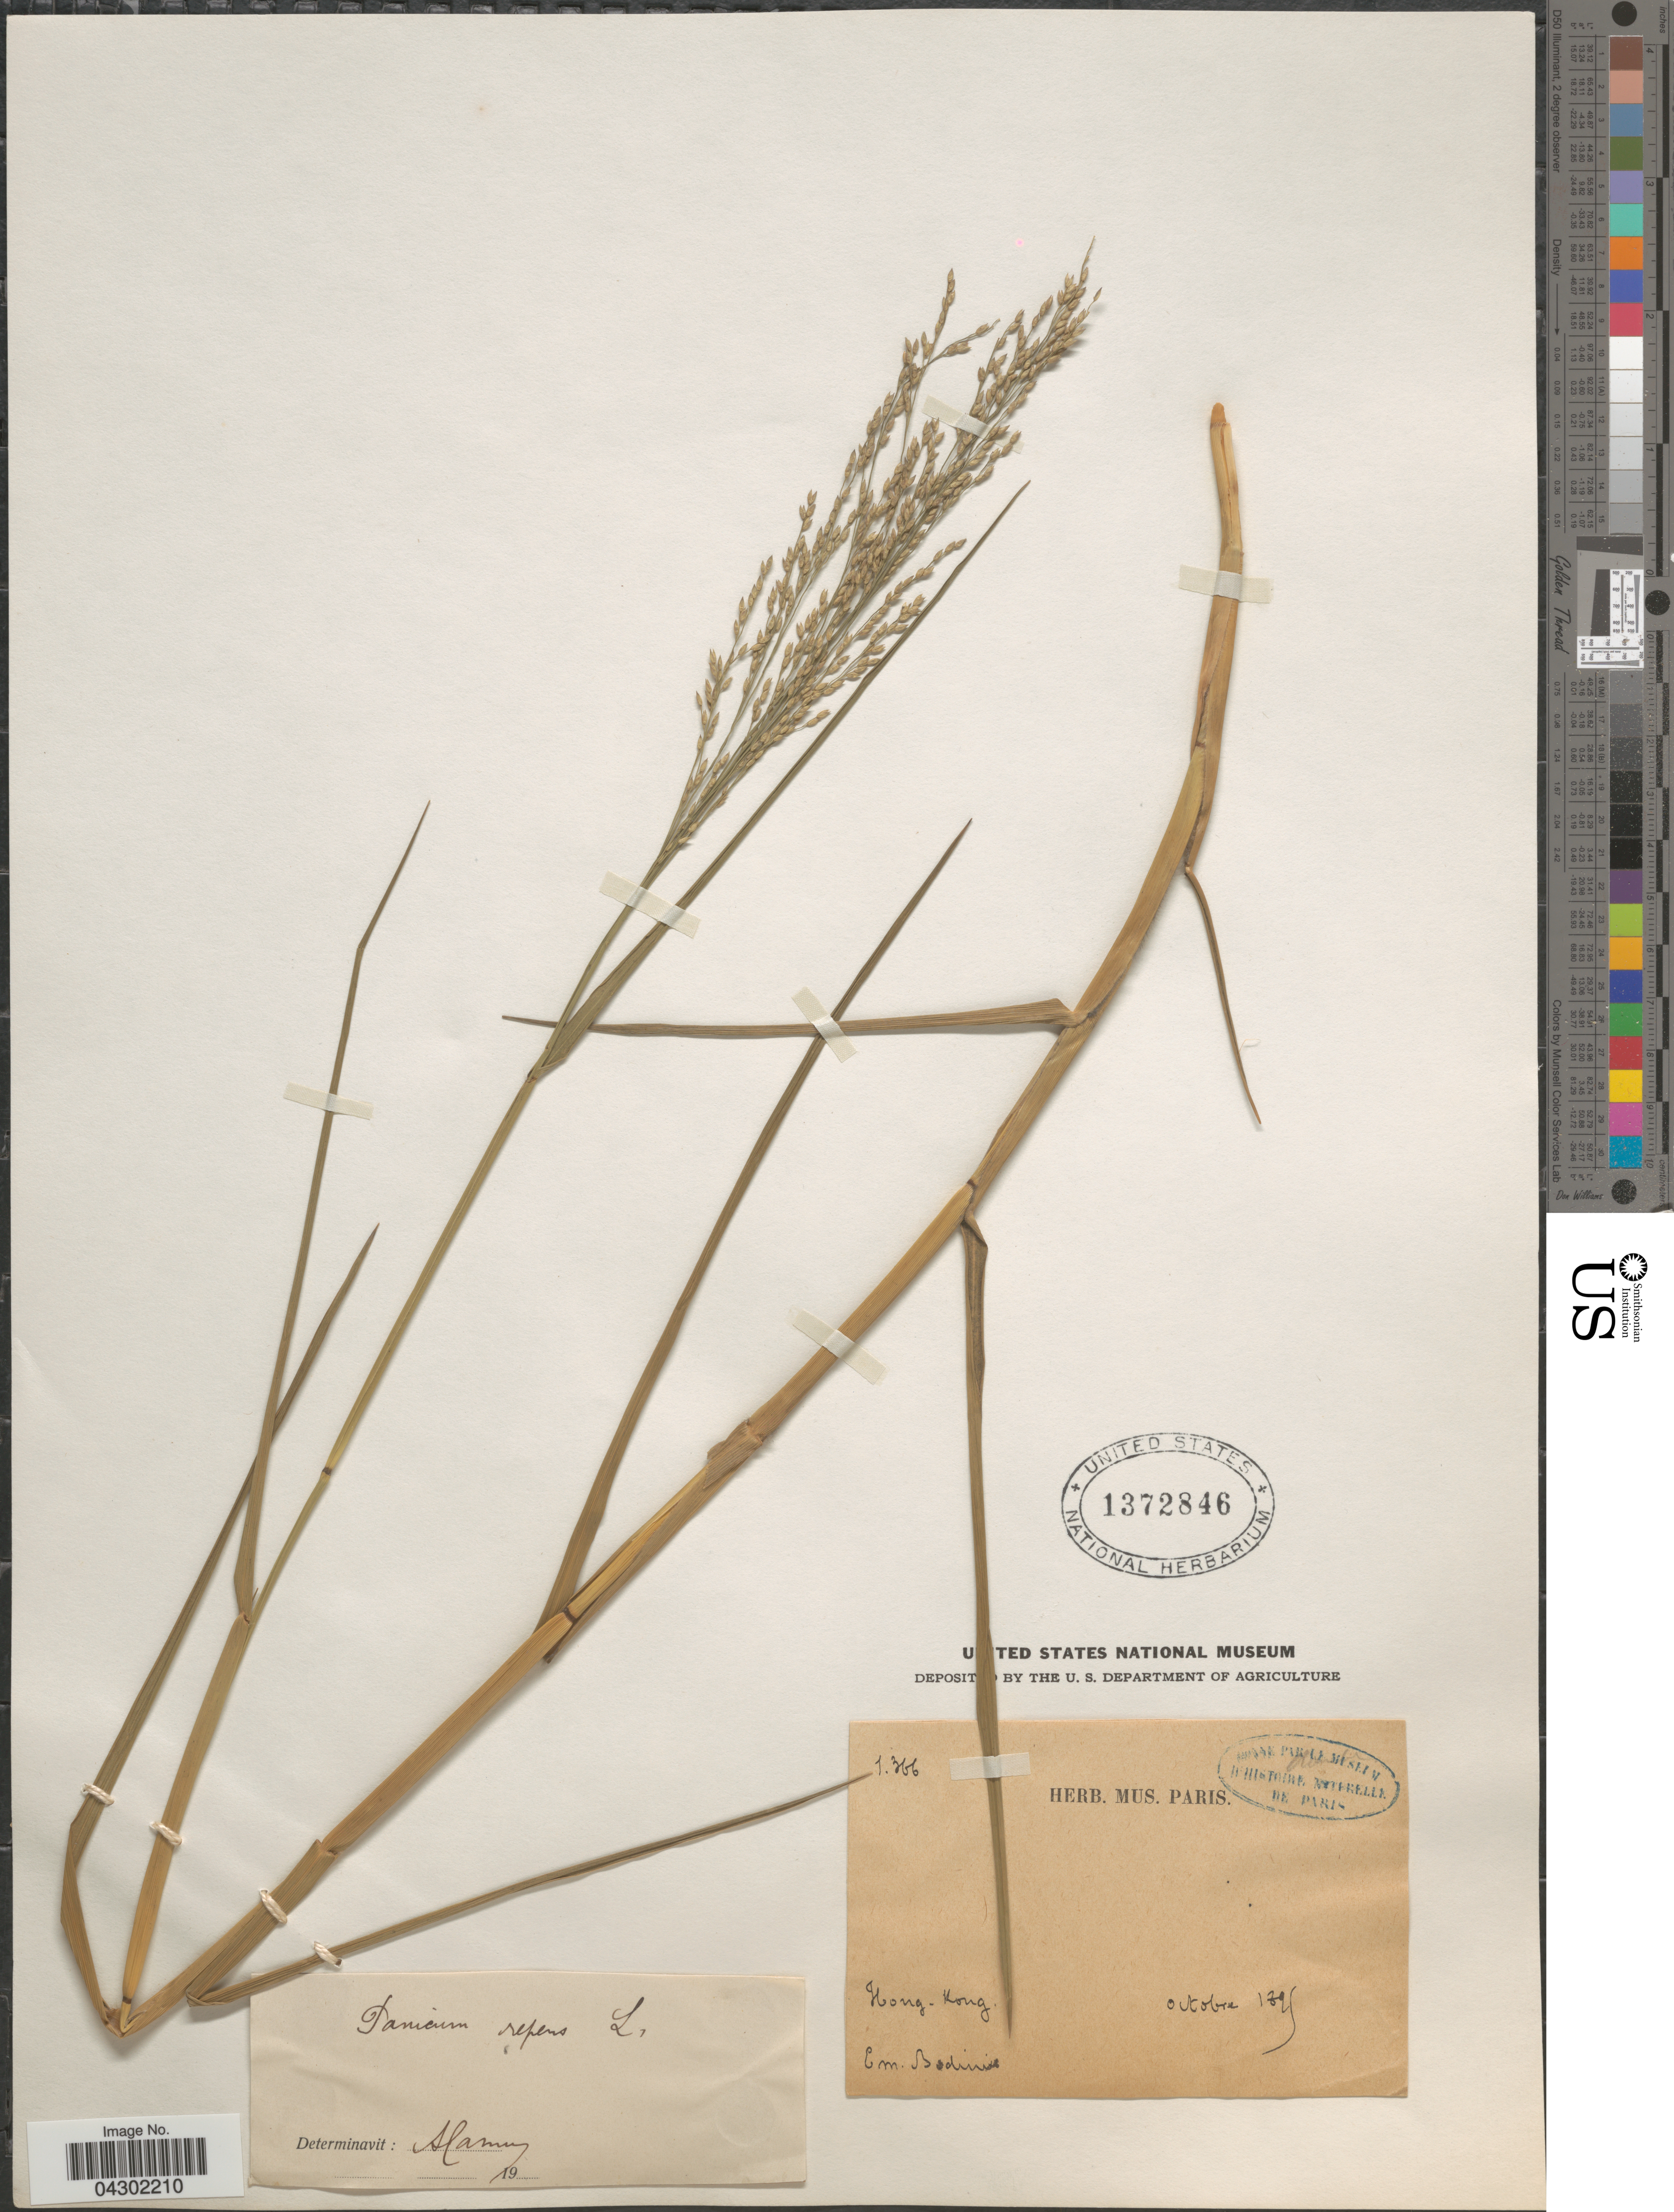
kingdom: Plantae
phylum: Tracheophyta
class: Liliopsida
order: Poales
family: Poaceae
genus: Panicum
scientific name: Panicum repens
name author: L.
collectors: E. Bodinier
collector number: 1366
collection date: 1825-10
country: China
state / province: Hong Kong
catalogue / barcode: US 1372846